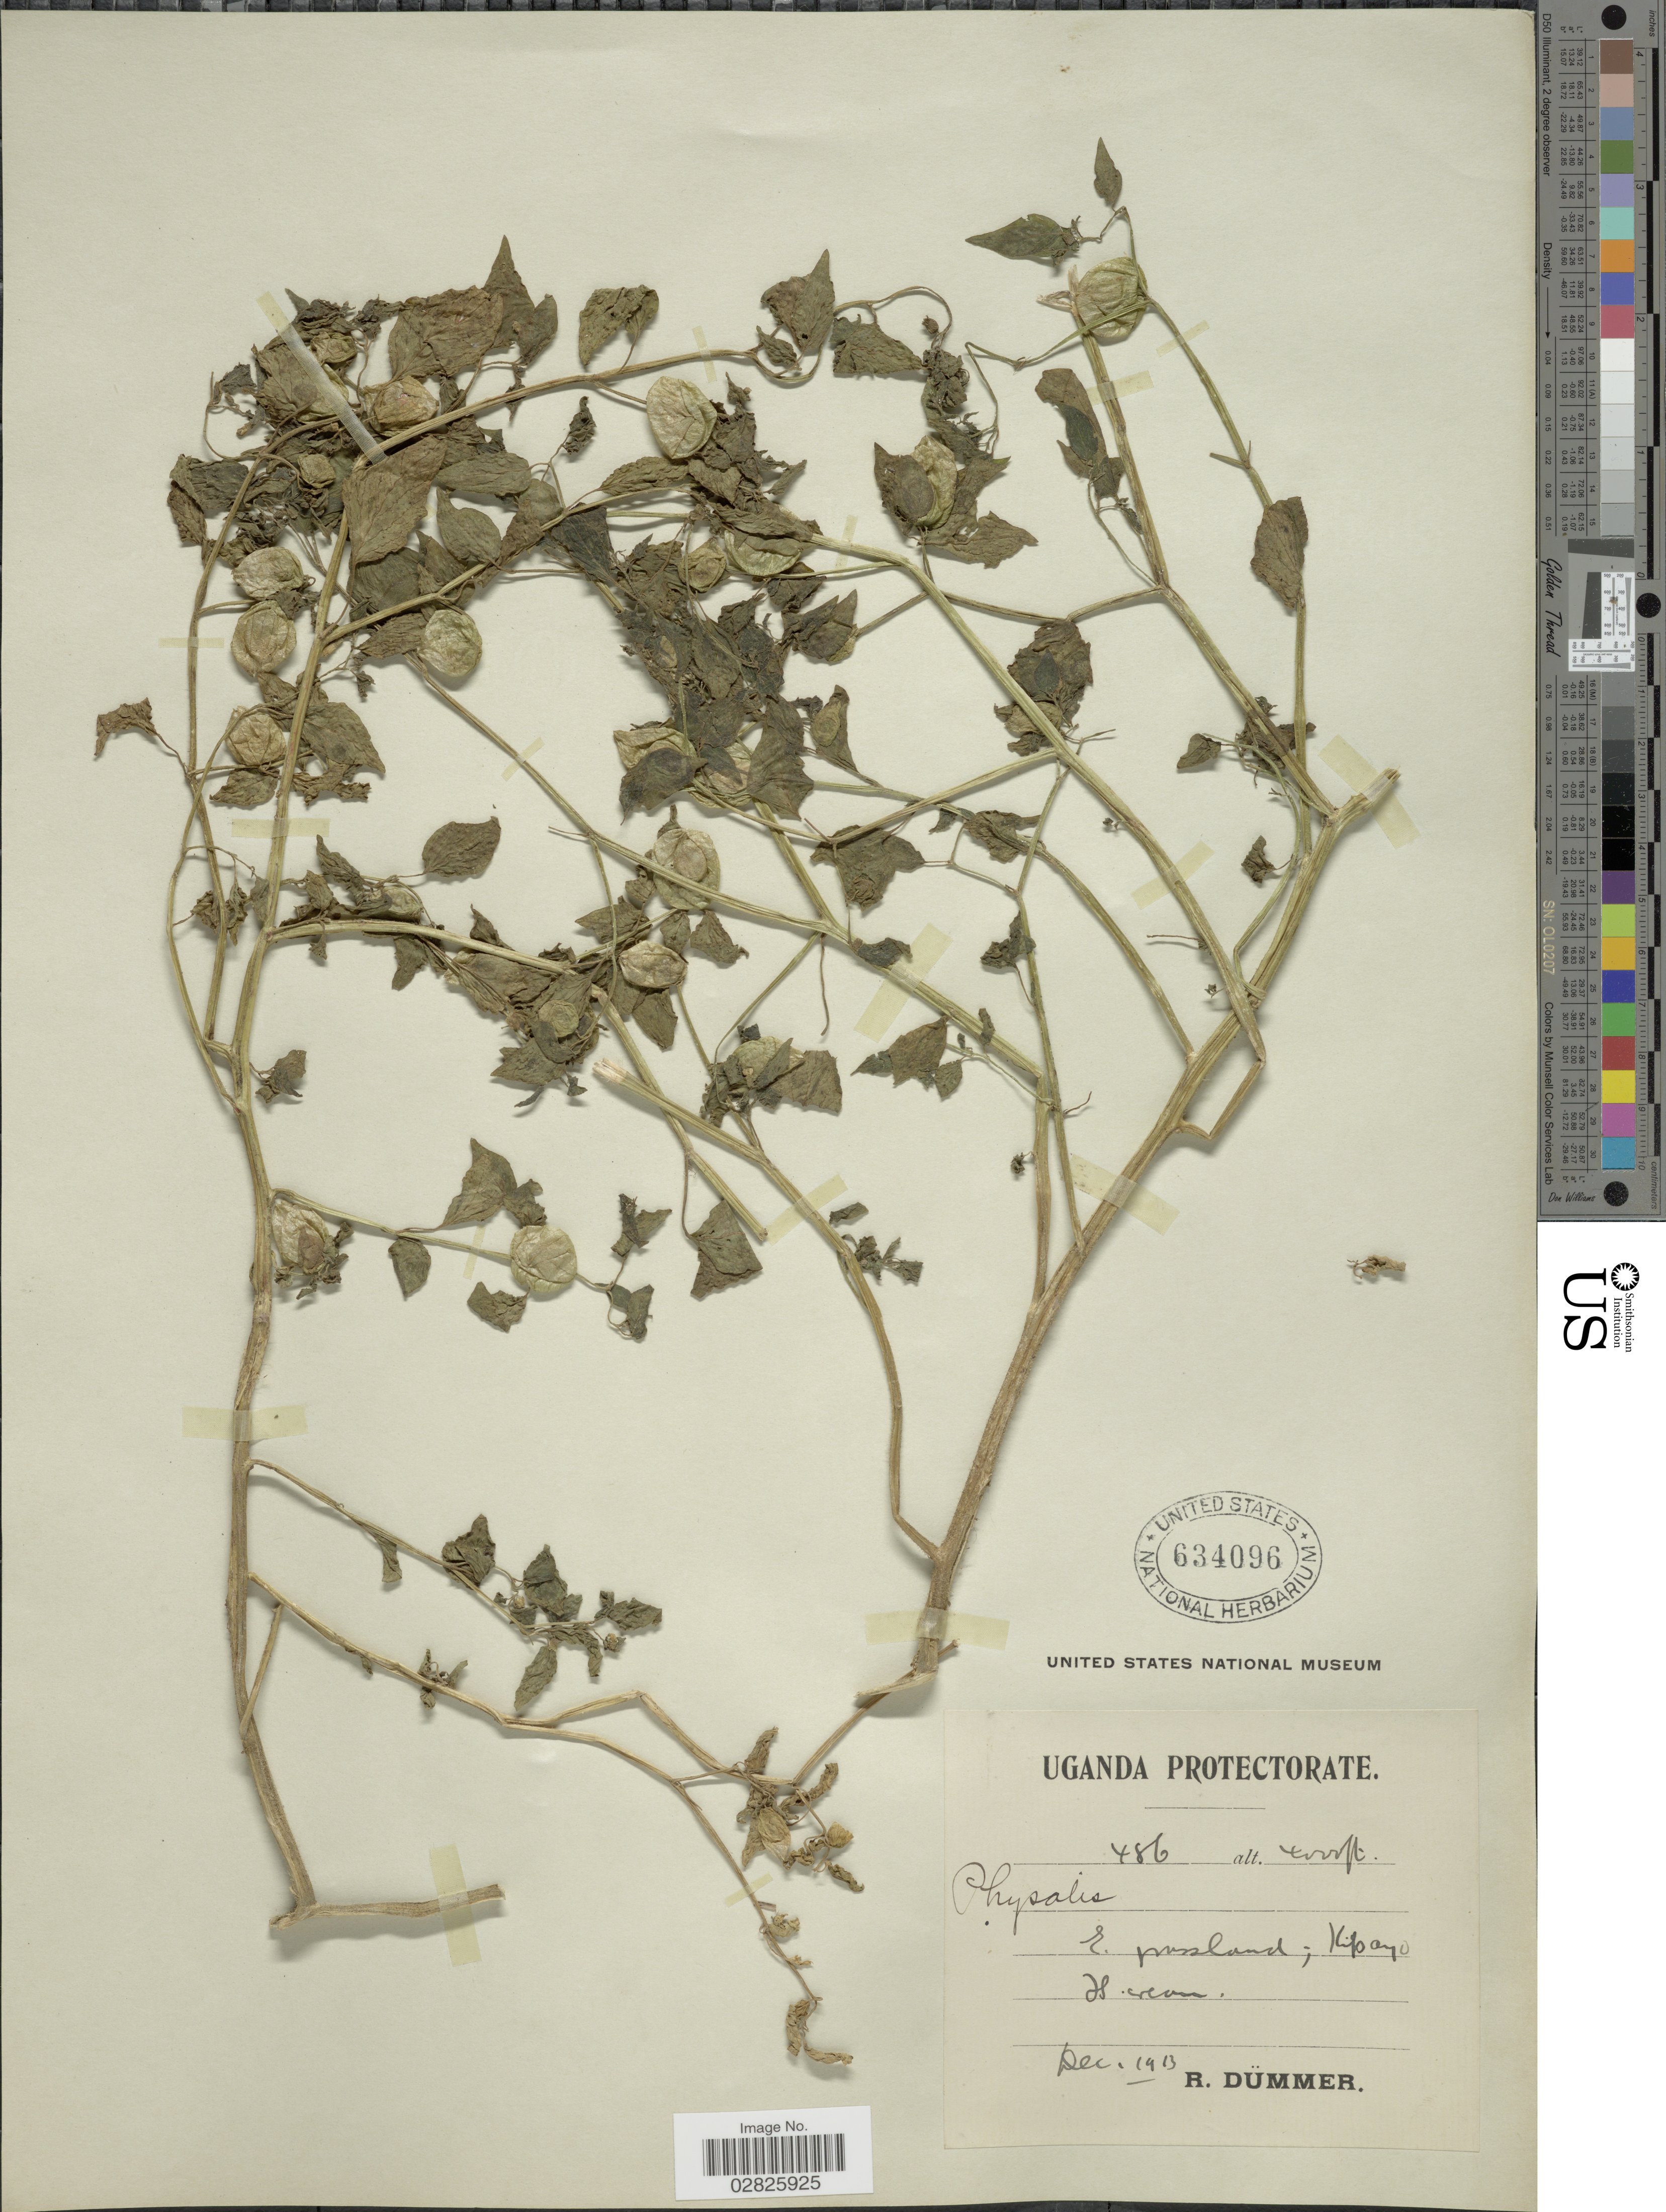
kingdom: Plantae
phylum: Tracheophyta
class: Magnoliopsida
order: Solanales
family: Solanaceae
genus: Physalis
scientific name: Physalis sp.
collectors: R. A. Dümmer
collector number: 486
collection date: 1913-12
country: Uganda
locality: Uganda Protectorate. Kipayo.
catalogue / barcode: US 634096